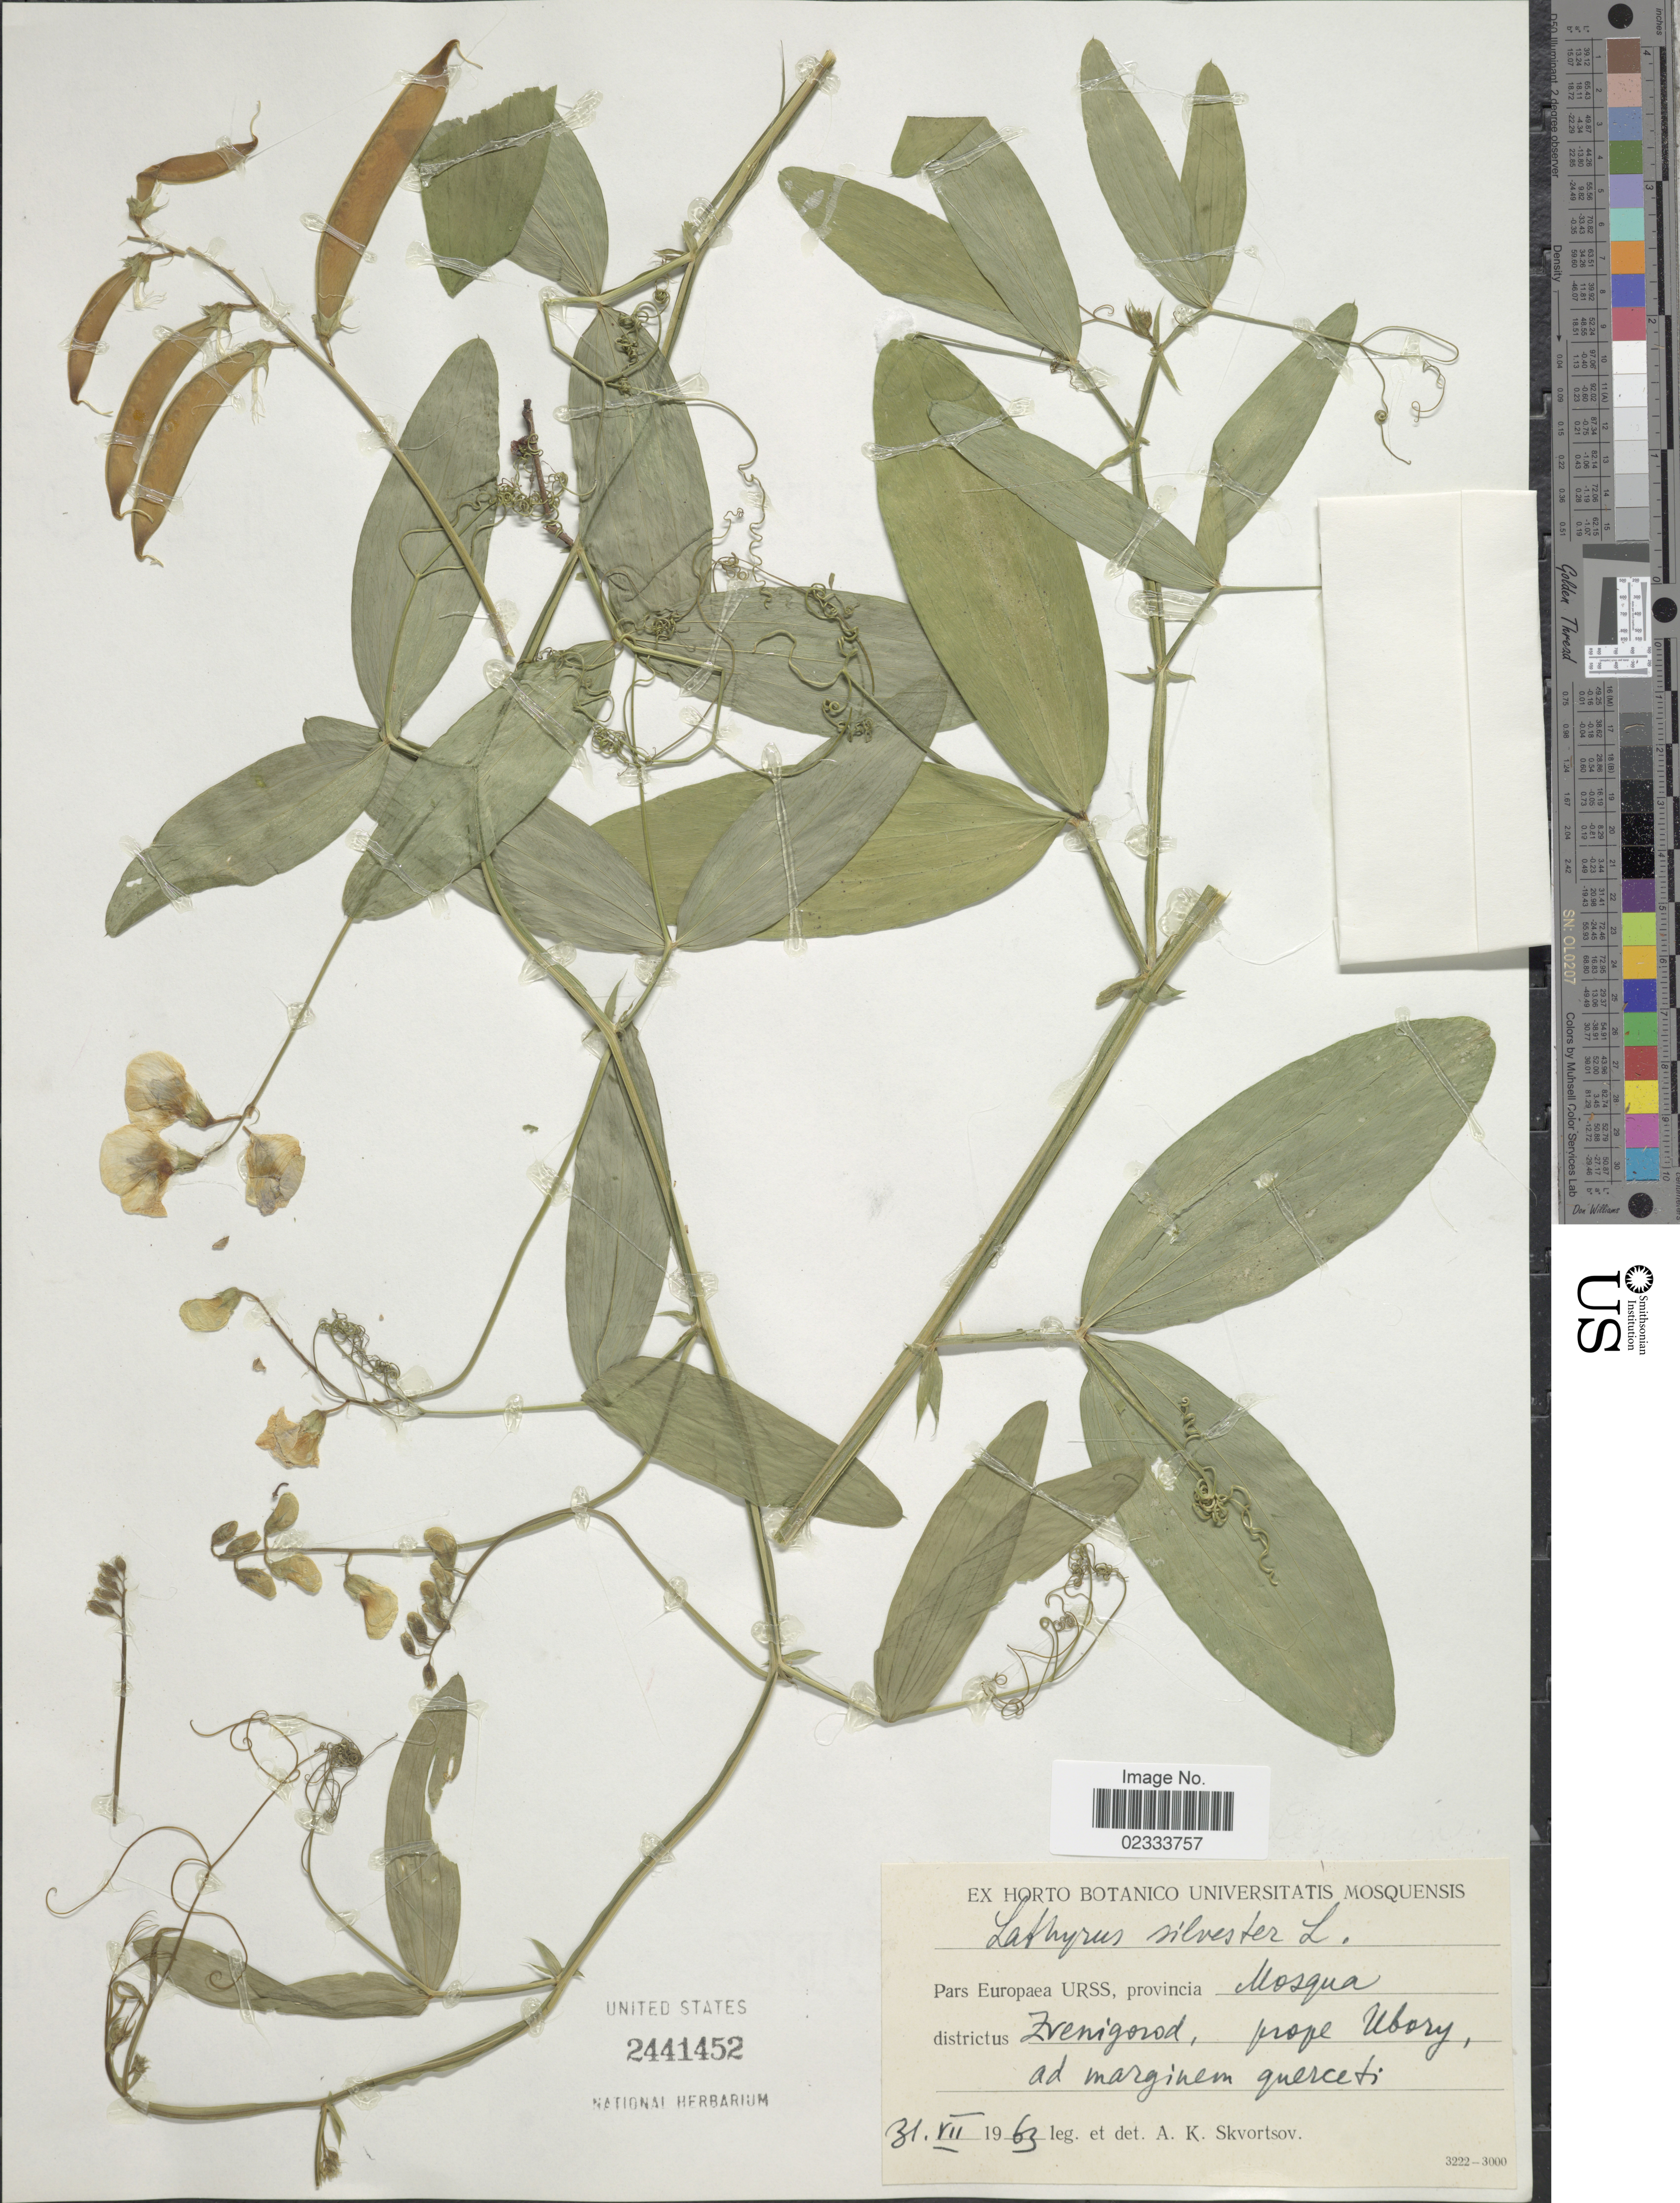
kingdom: Plantae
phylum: Tracheophyta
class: Magnoliopsida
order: Fabales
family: Fabaceae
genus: Lathyrus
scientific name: Lathyrus sylvestris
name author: L.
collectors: A. K. Skvortsov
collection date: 1963-07-31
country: Russian Federation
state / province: Moscow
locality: Europaea URSS, provincia Mosqua, districtus Zvenigorod, prope Ubory, ad marginem querceti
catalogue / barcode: US 2441452